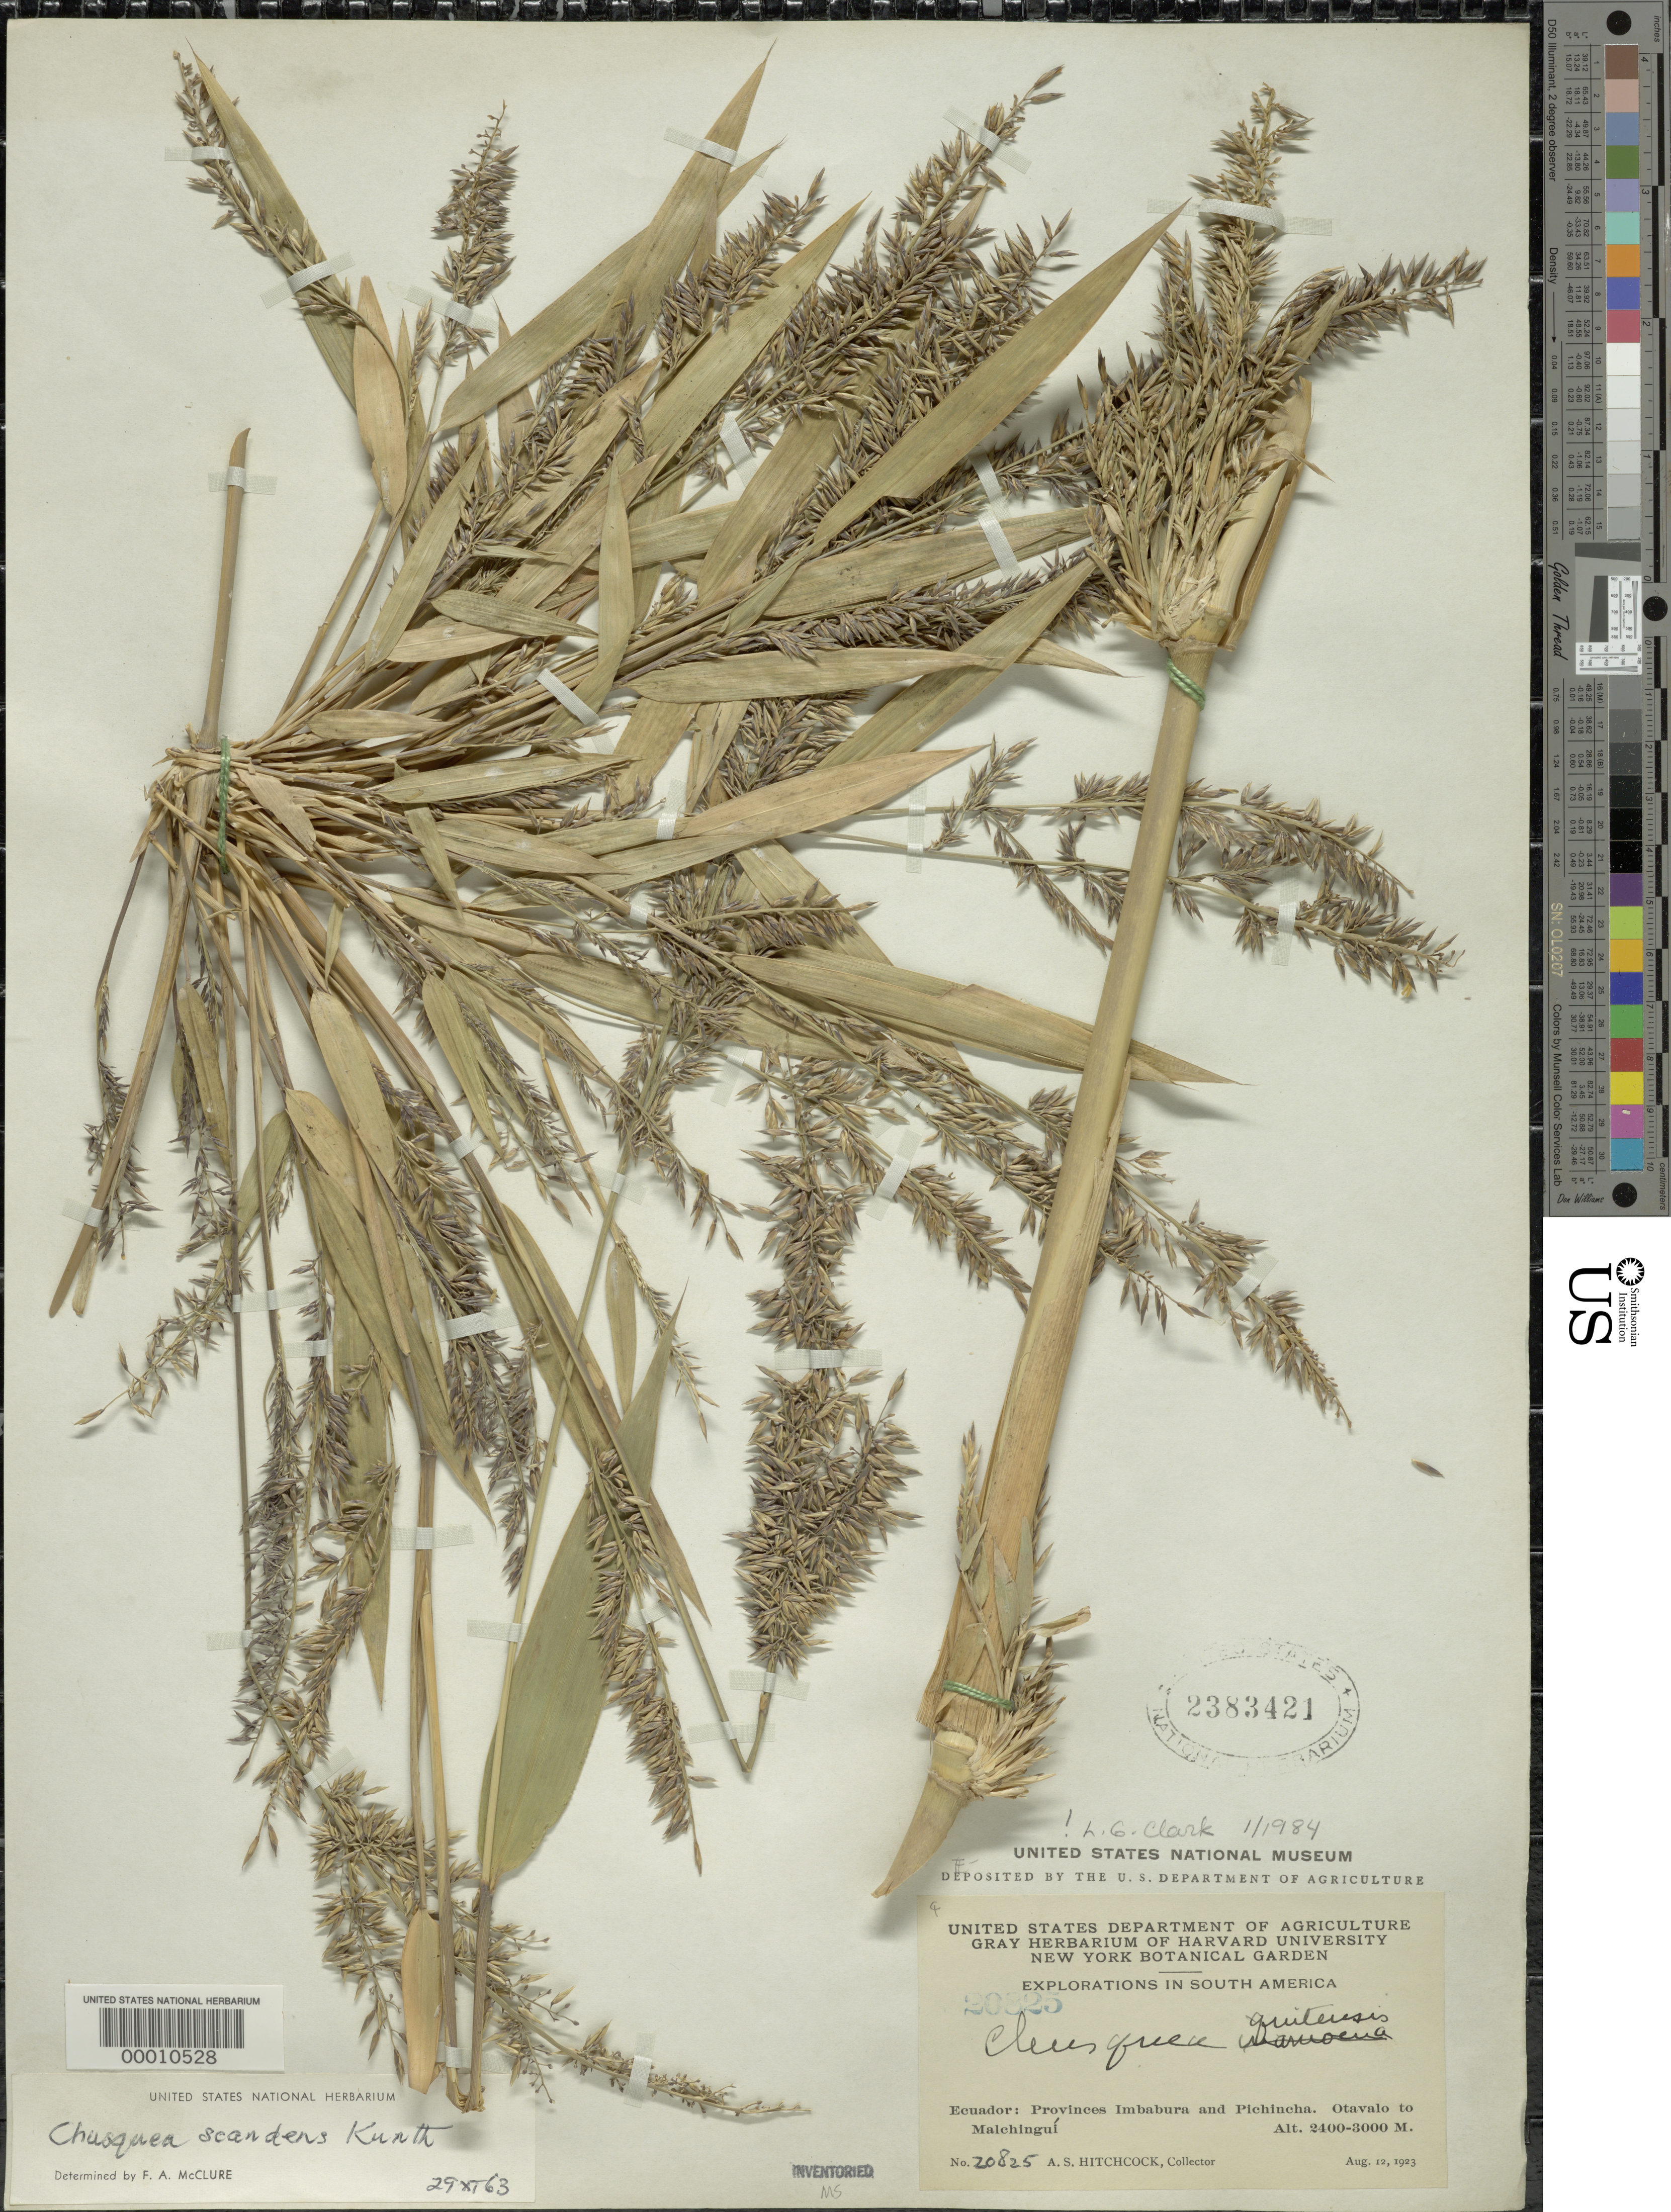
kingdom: Plantae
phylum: Tracheophyta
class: Liliopsida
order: Poales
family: Poaceae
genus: Chusquea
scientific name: Chusquea scandens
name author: Kunth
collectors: A. S. Hitchcock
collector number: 20825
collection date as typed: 12 Aug 1923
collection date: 1923-08-12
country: Ecuador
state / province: Imbabura / Pichincha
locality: Otavalo, Malchingui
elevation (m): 2400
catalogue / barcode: US 2383421